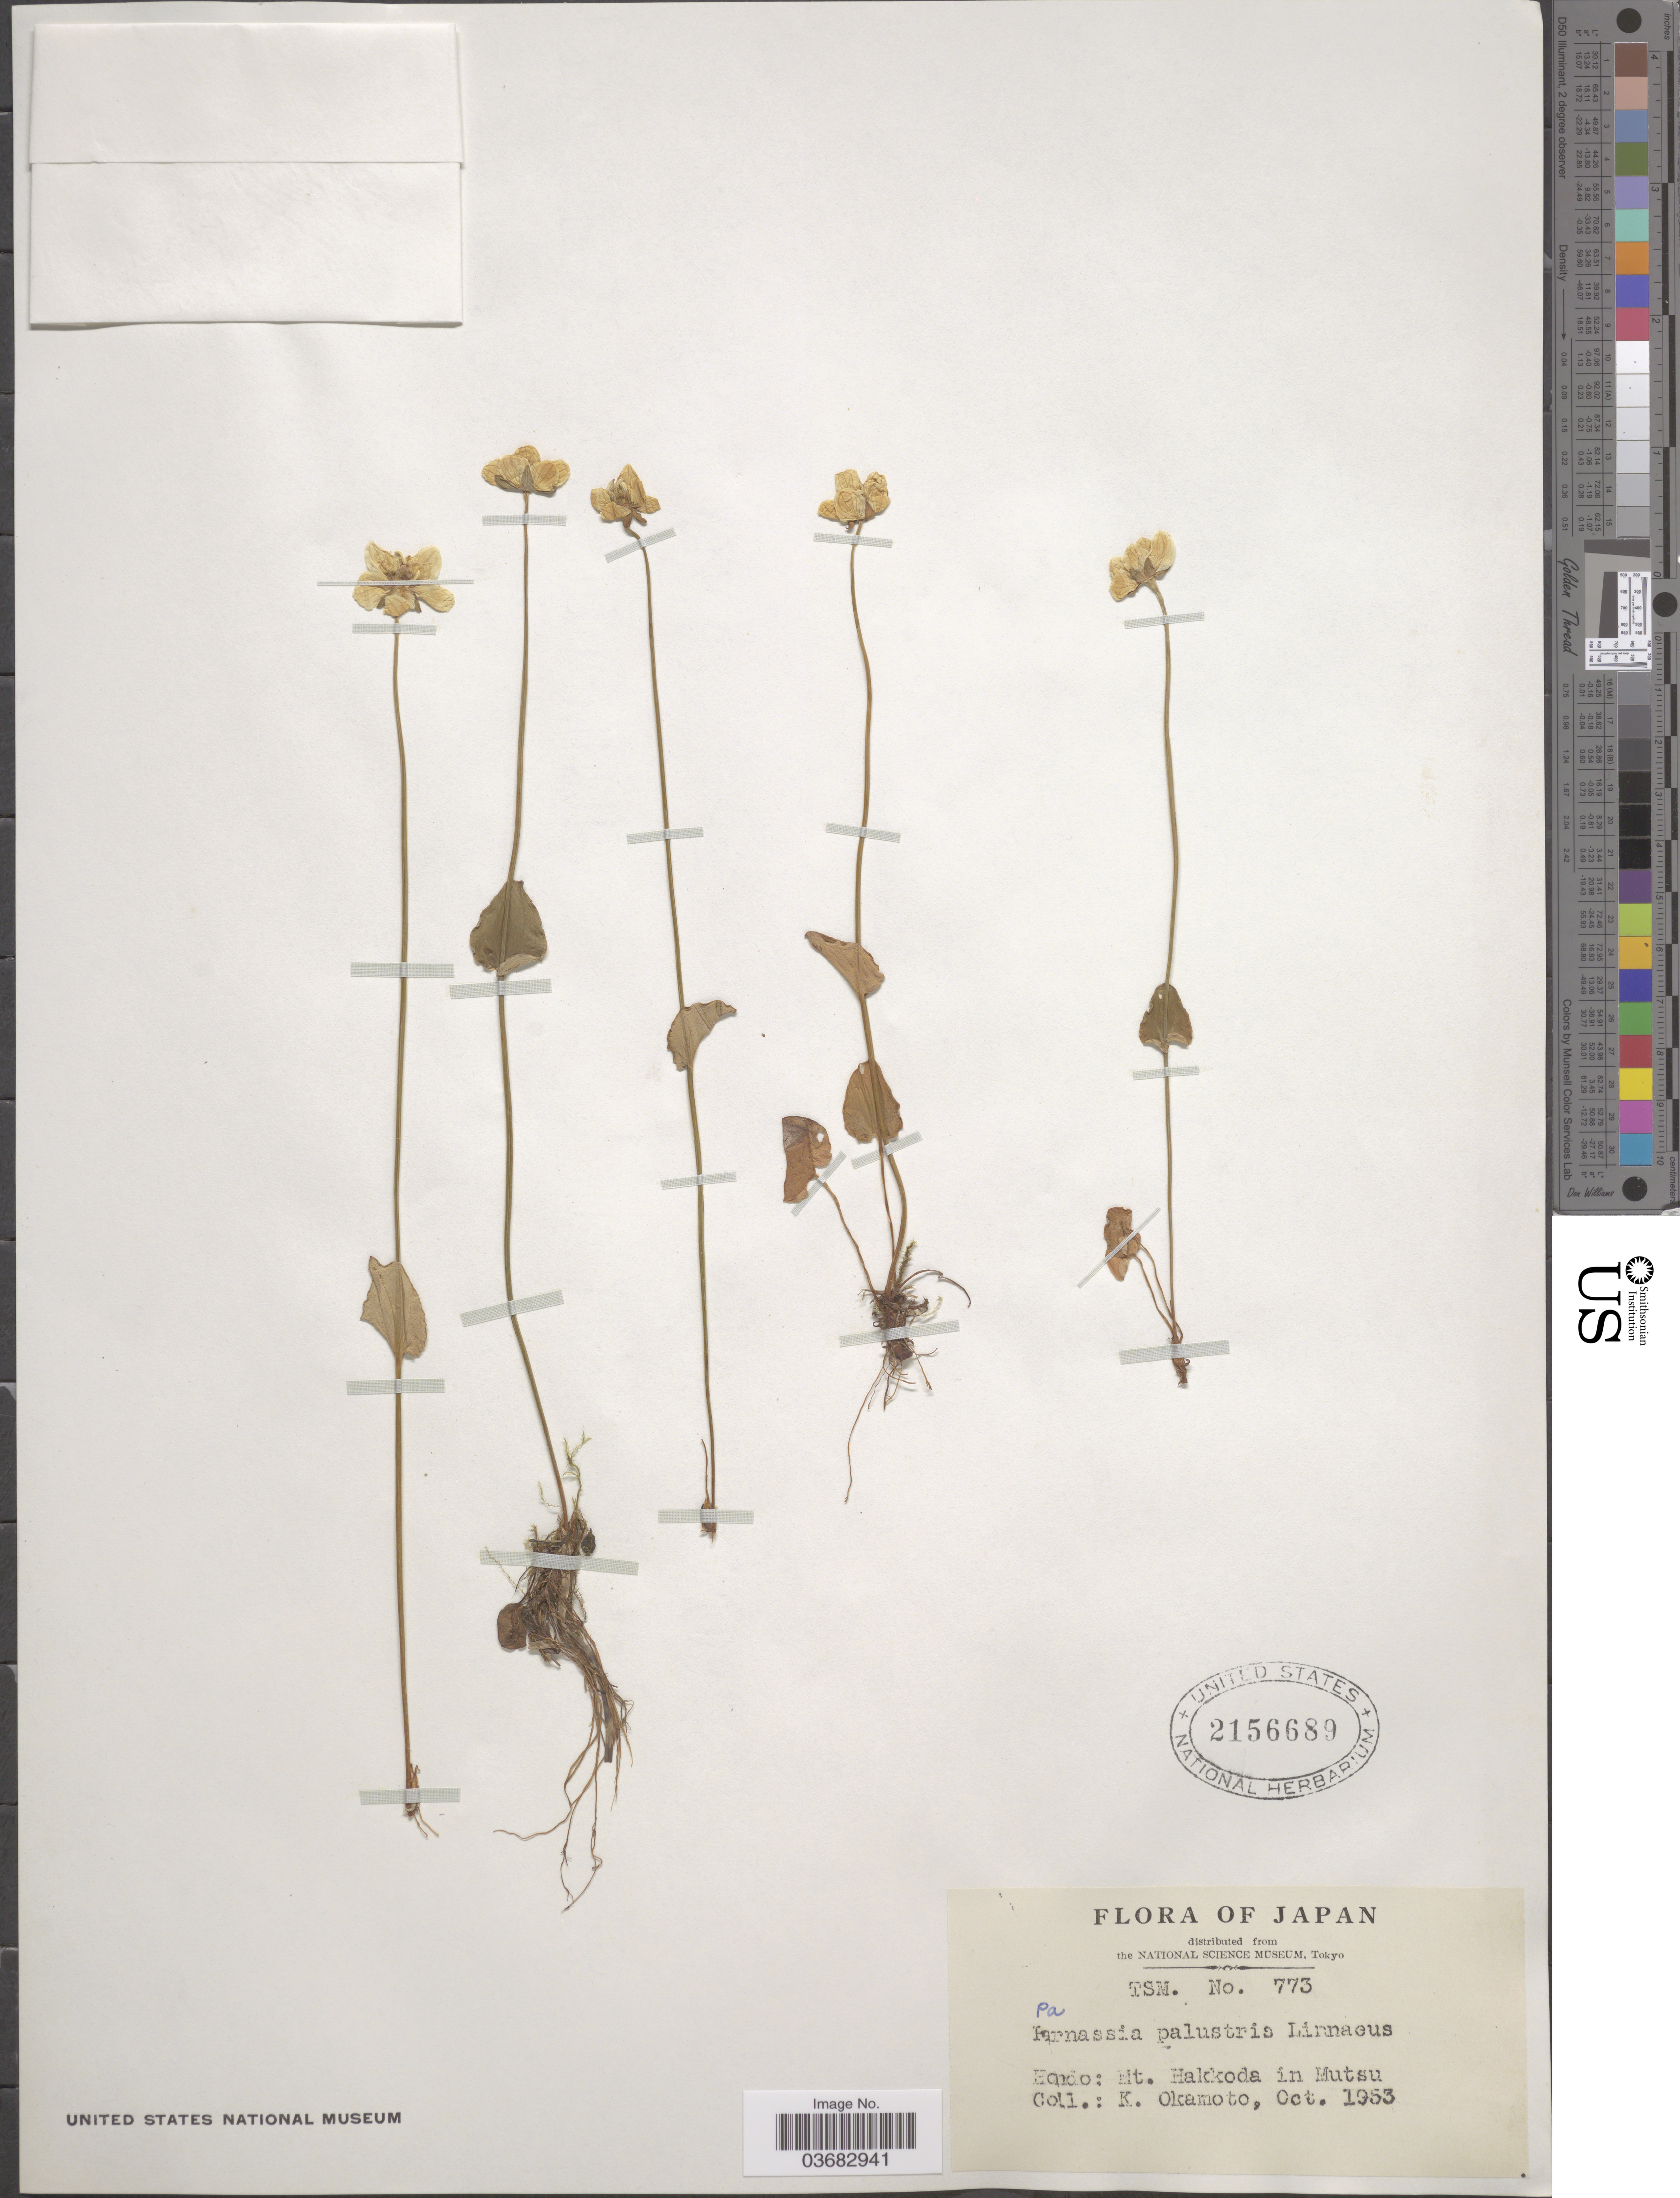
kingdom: Plantae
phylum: Tracheophyta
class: Magnoliopsida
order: Celastrales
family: Parnassiaceae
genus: Parnassia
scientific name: Parnassia palustris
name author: L.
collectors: K. Okamoto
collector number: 773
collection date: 1953-10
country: Japan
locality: Hondo: Mt. Hakkoda in Mutsu.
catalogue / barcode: US 2156689